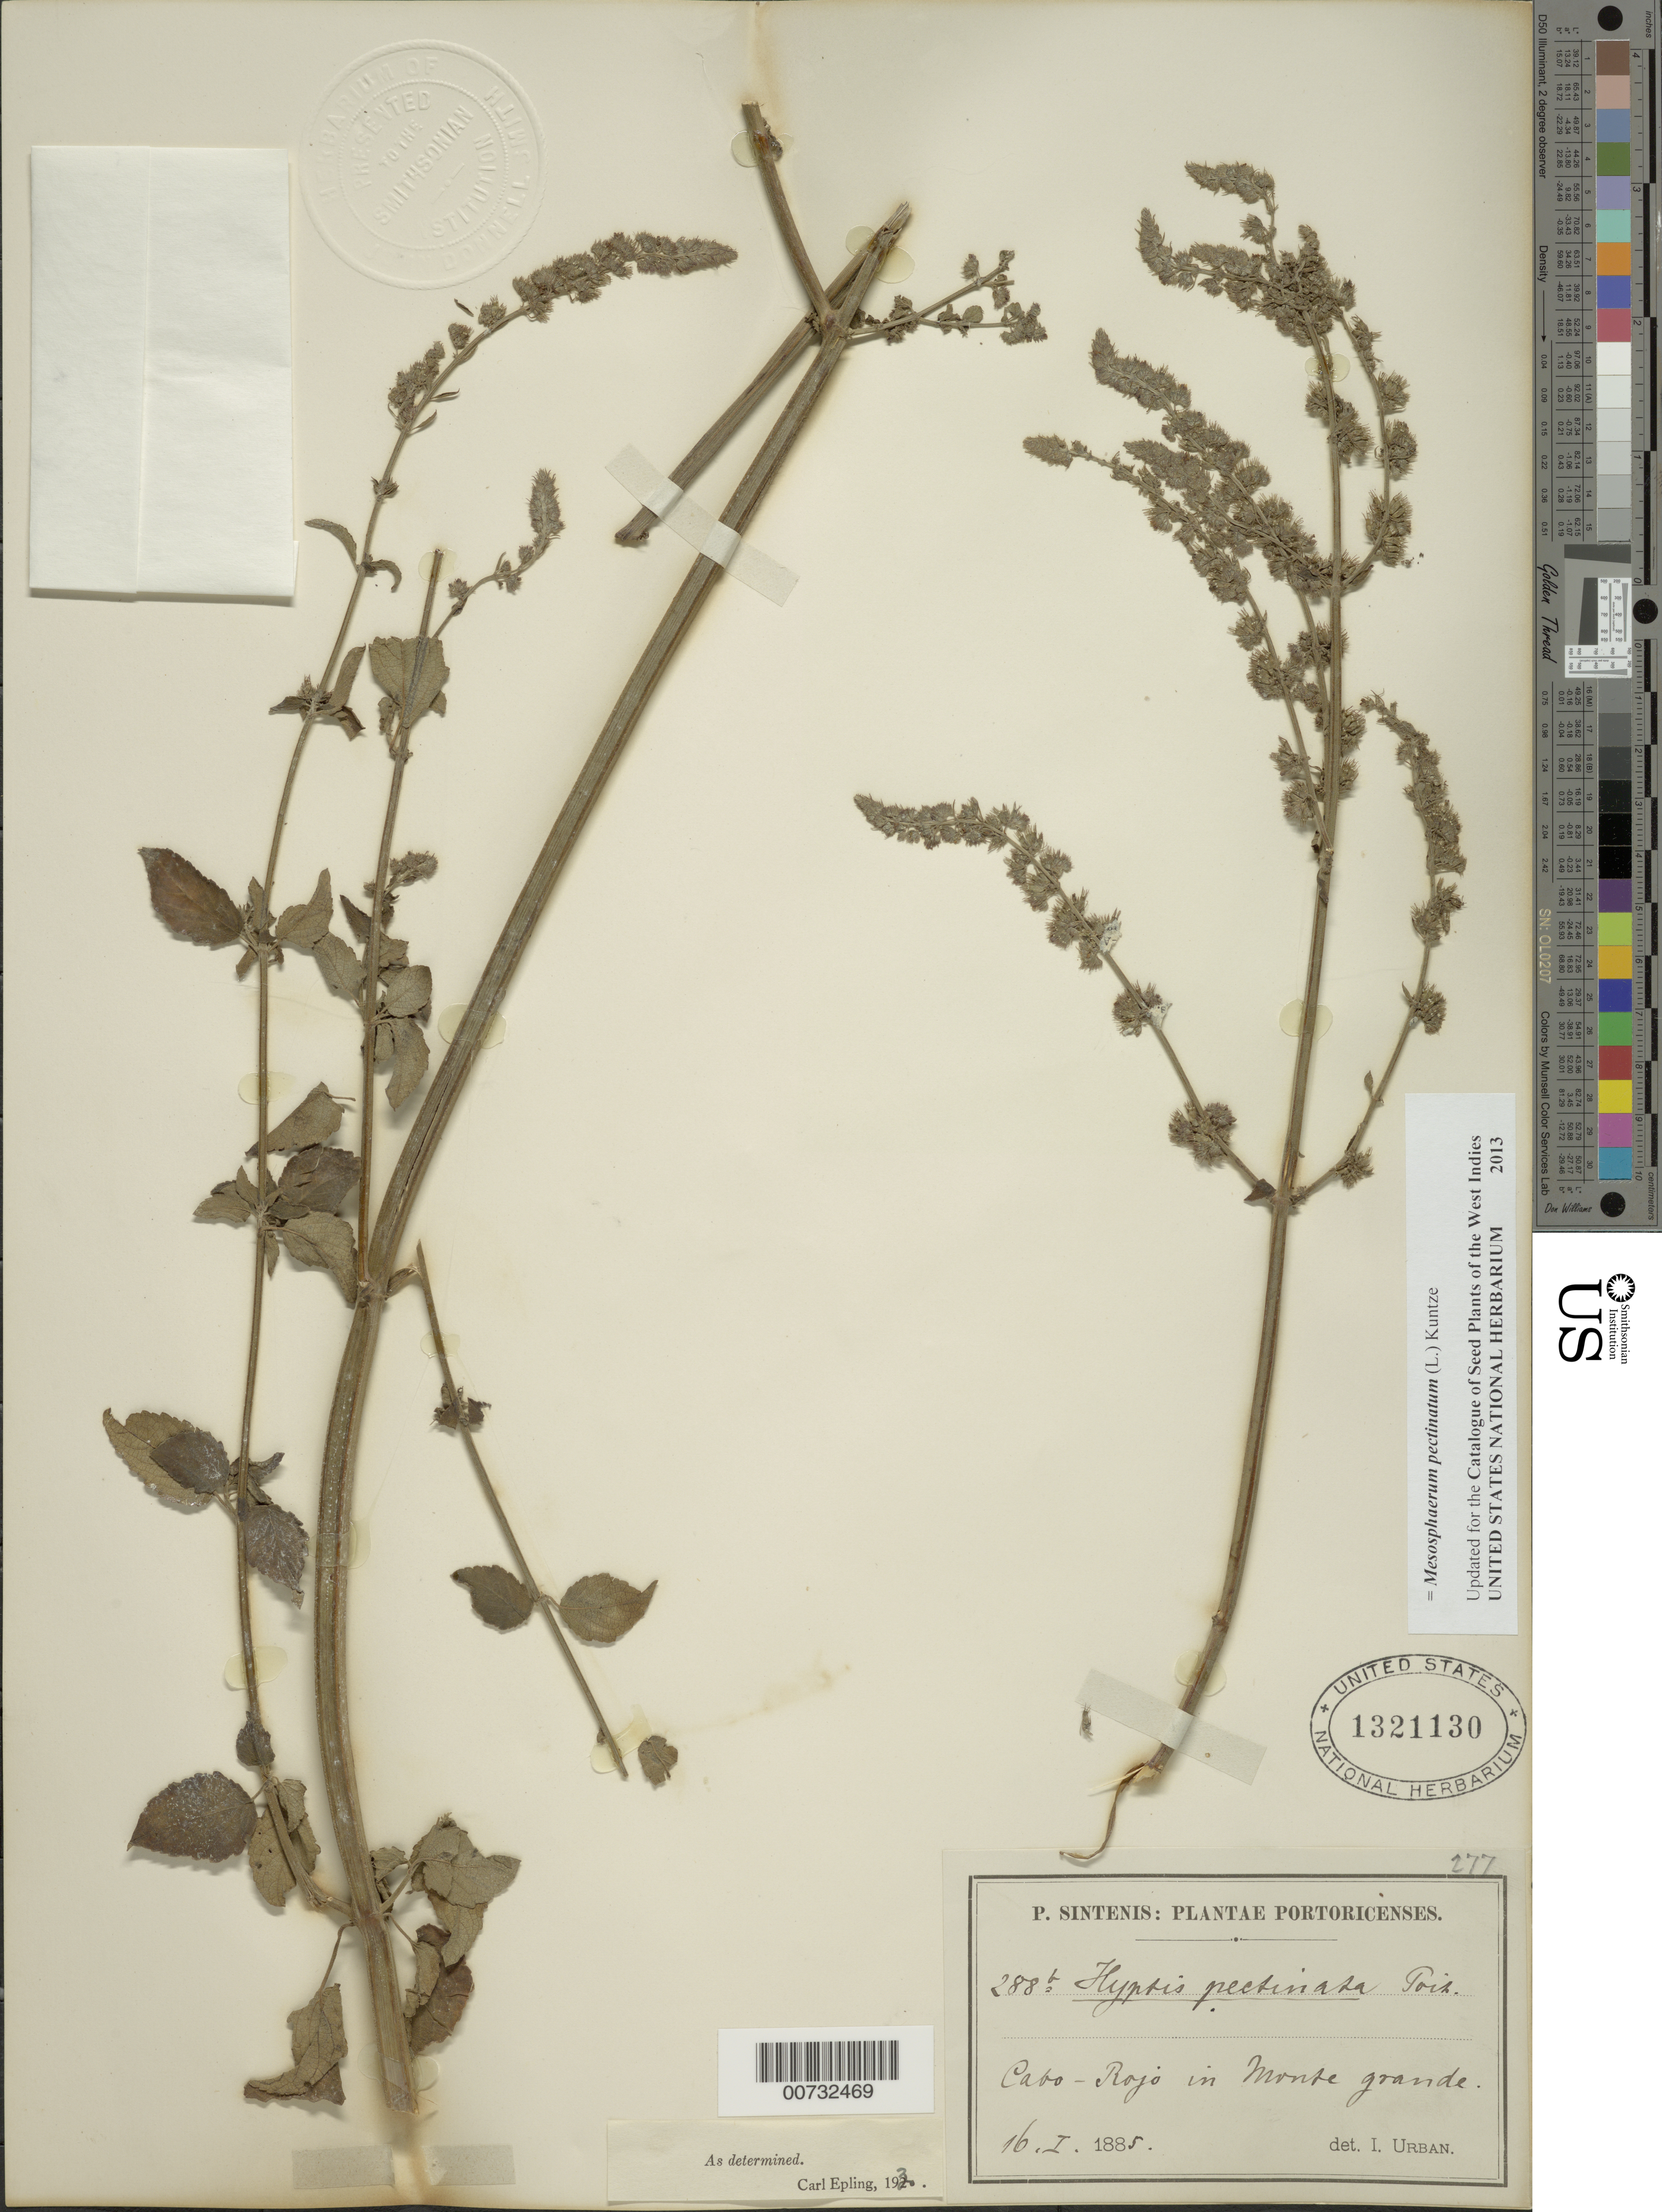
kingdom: Plantae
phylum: Tracheophyta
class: Magnoliopsida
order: Lamiales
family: Lamiaceae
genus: Mesosphaerum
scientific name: Mesosphaerum pectinatum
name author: (L.) Kuntze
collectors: P. Sintenis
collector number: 288b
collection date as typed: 16 Jan 1885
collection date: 1885-01-16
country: Puerto Rico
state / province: Cabo Rojo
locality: Cabo Rojo in Monte Grande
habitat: In Monte Grande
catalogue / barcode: US 1321130